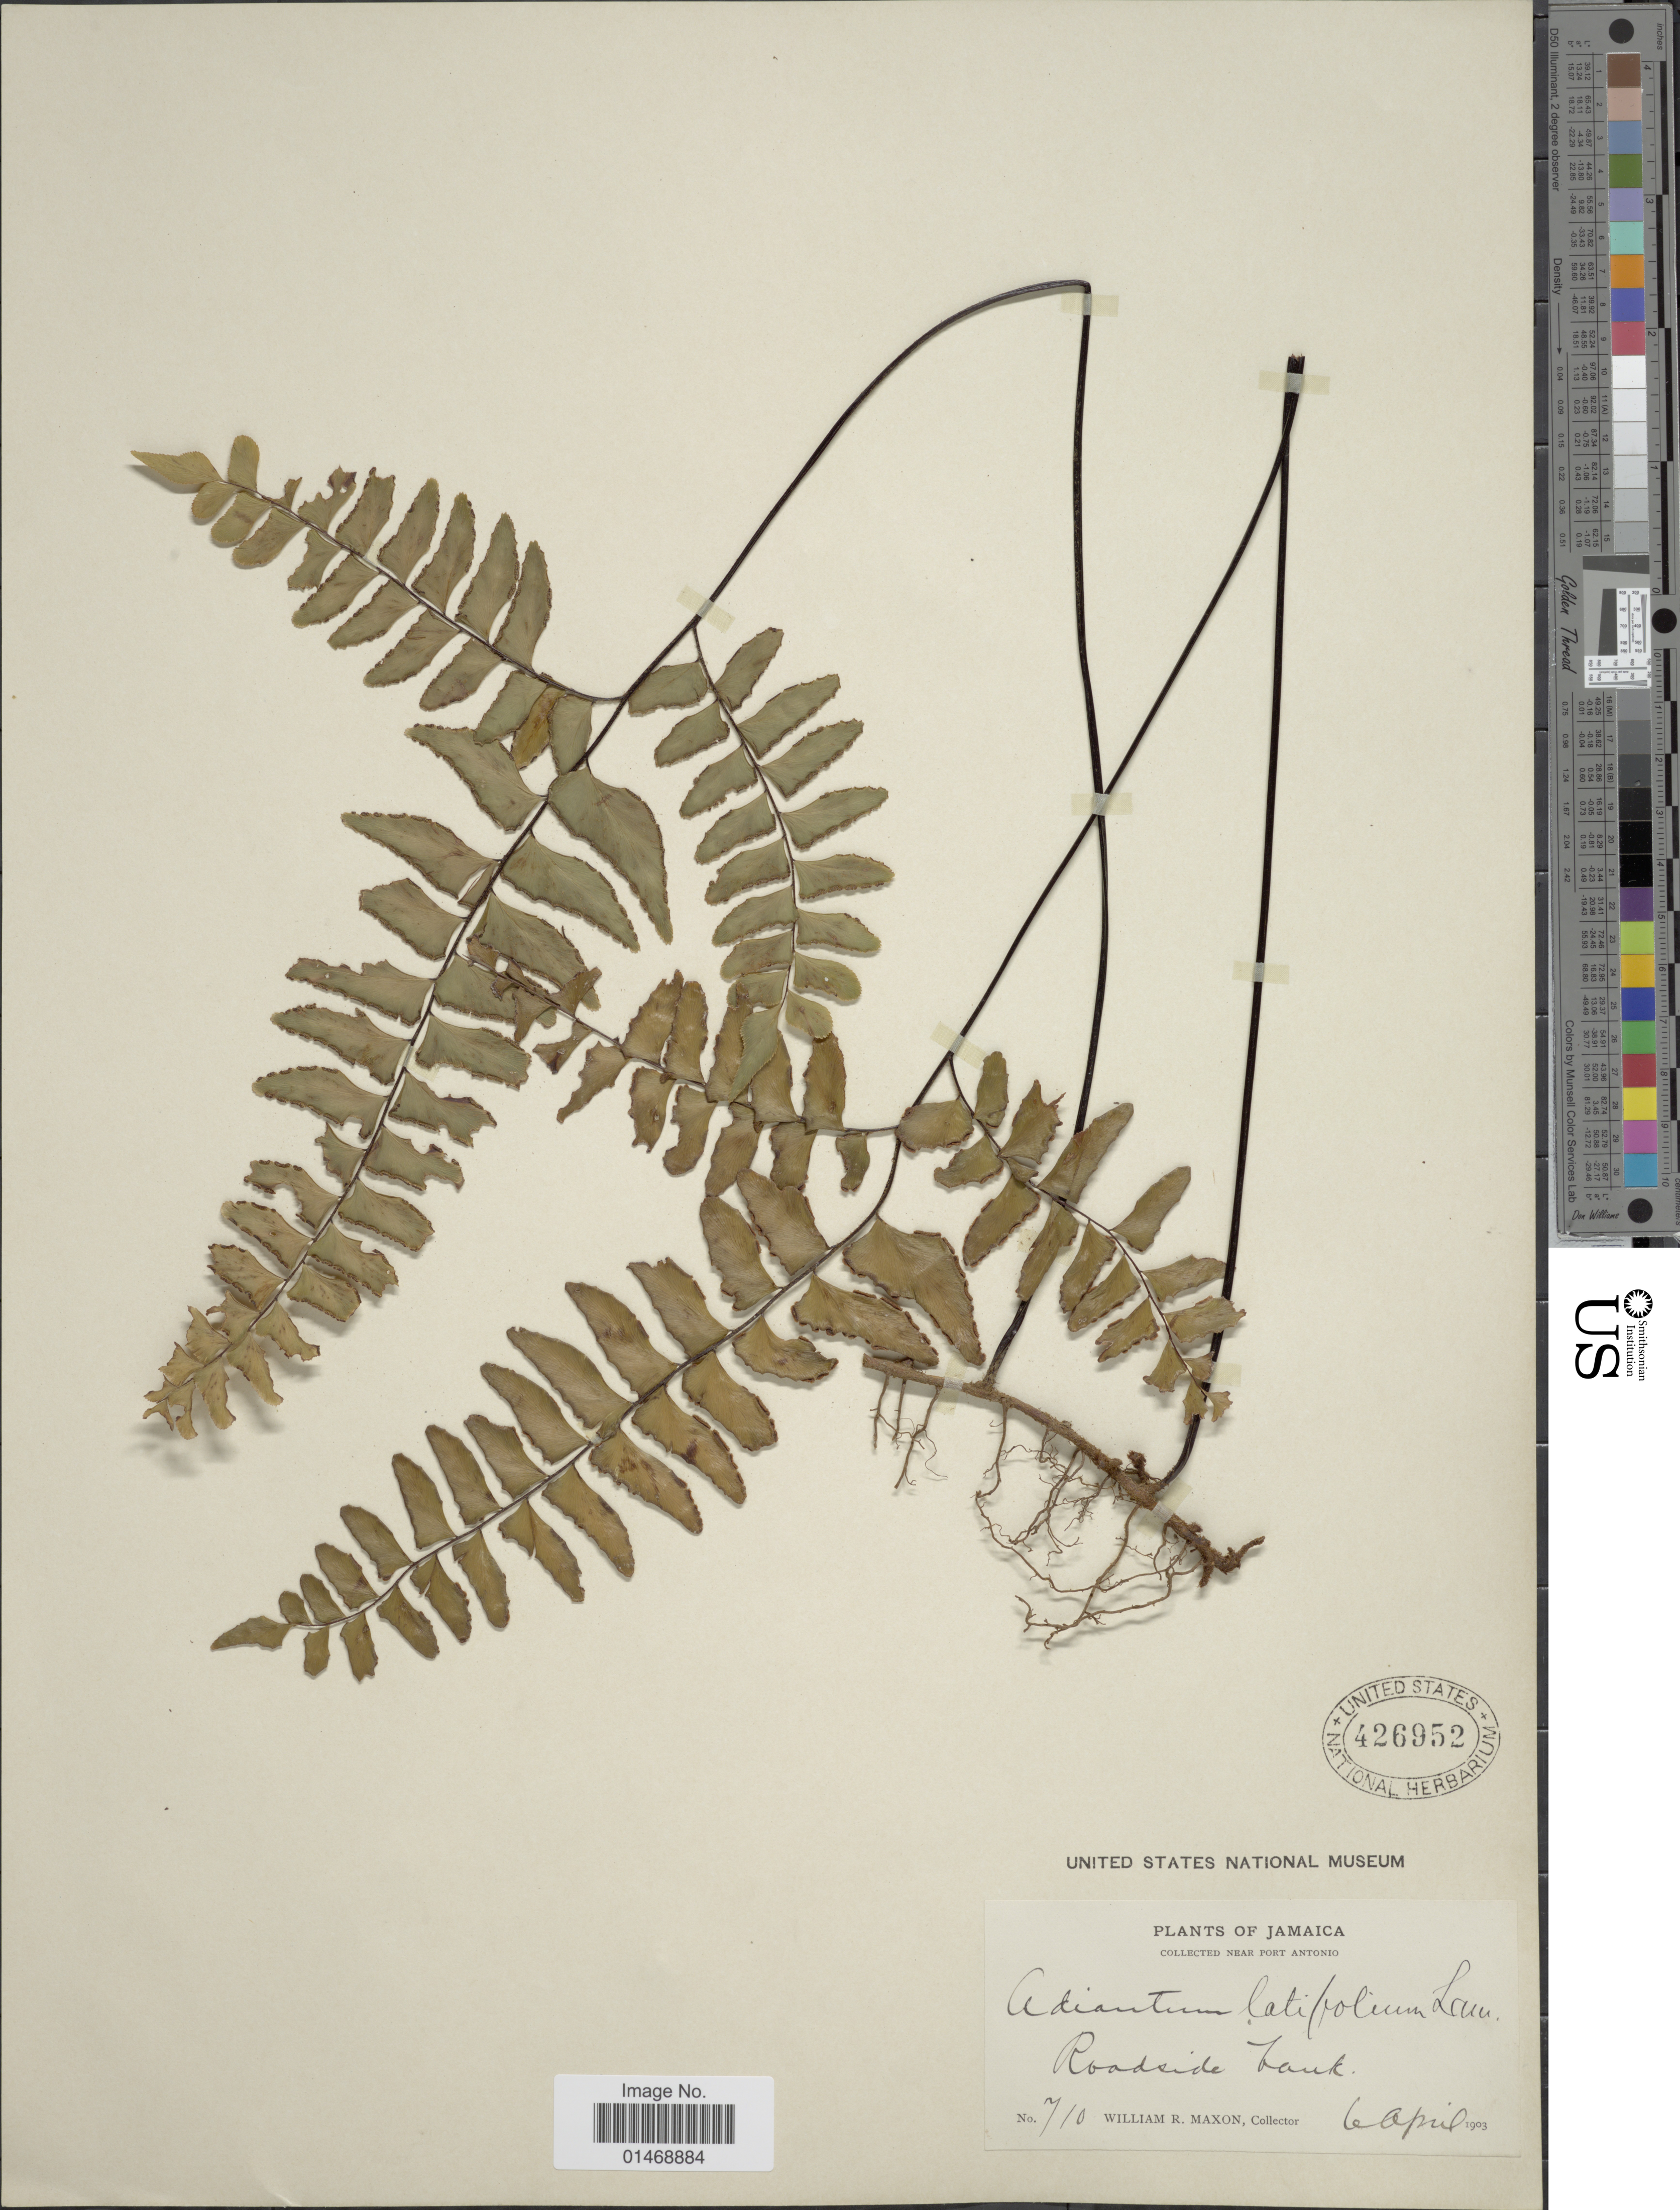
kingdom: Plantae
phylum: Tracheophyta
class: Polypodiopsida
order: Polypodiales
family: Pteridaceae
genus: Adiantum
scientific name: Adiantum latifolium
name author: Lam.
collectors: W. R. Maxon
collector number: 710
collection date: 1903-04-06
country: Jamaica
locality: Near Port Antonio, Roadside bank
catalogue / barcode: US 426952